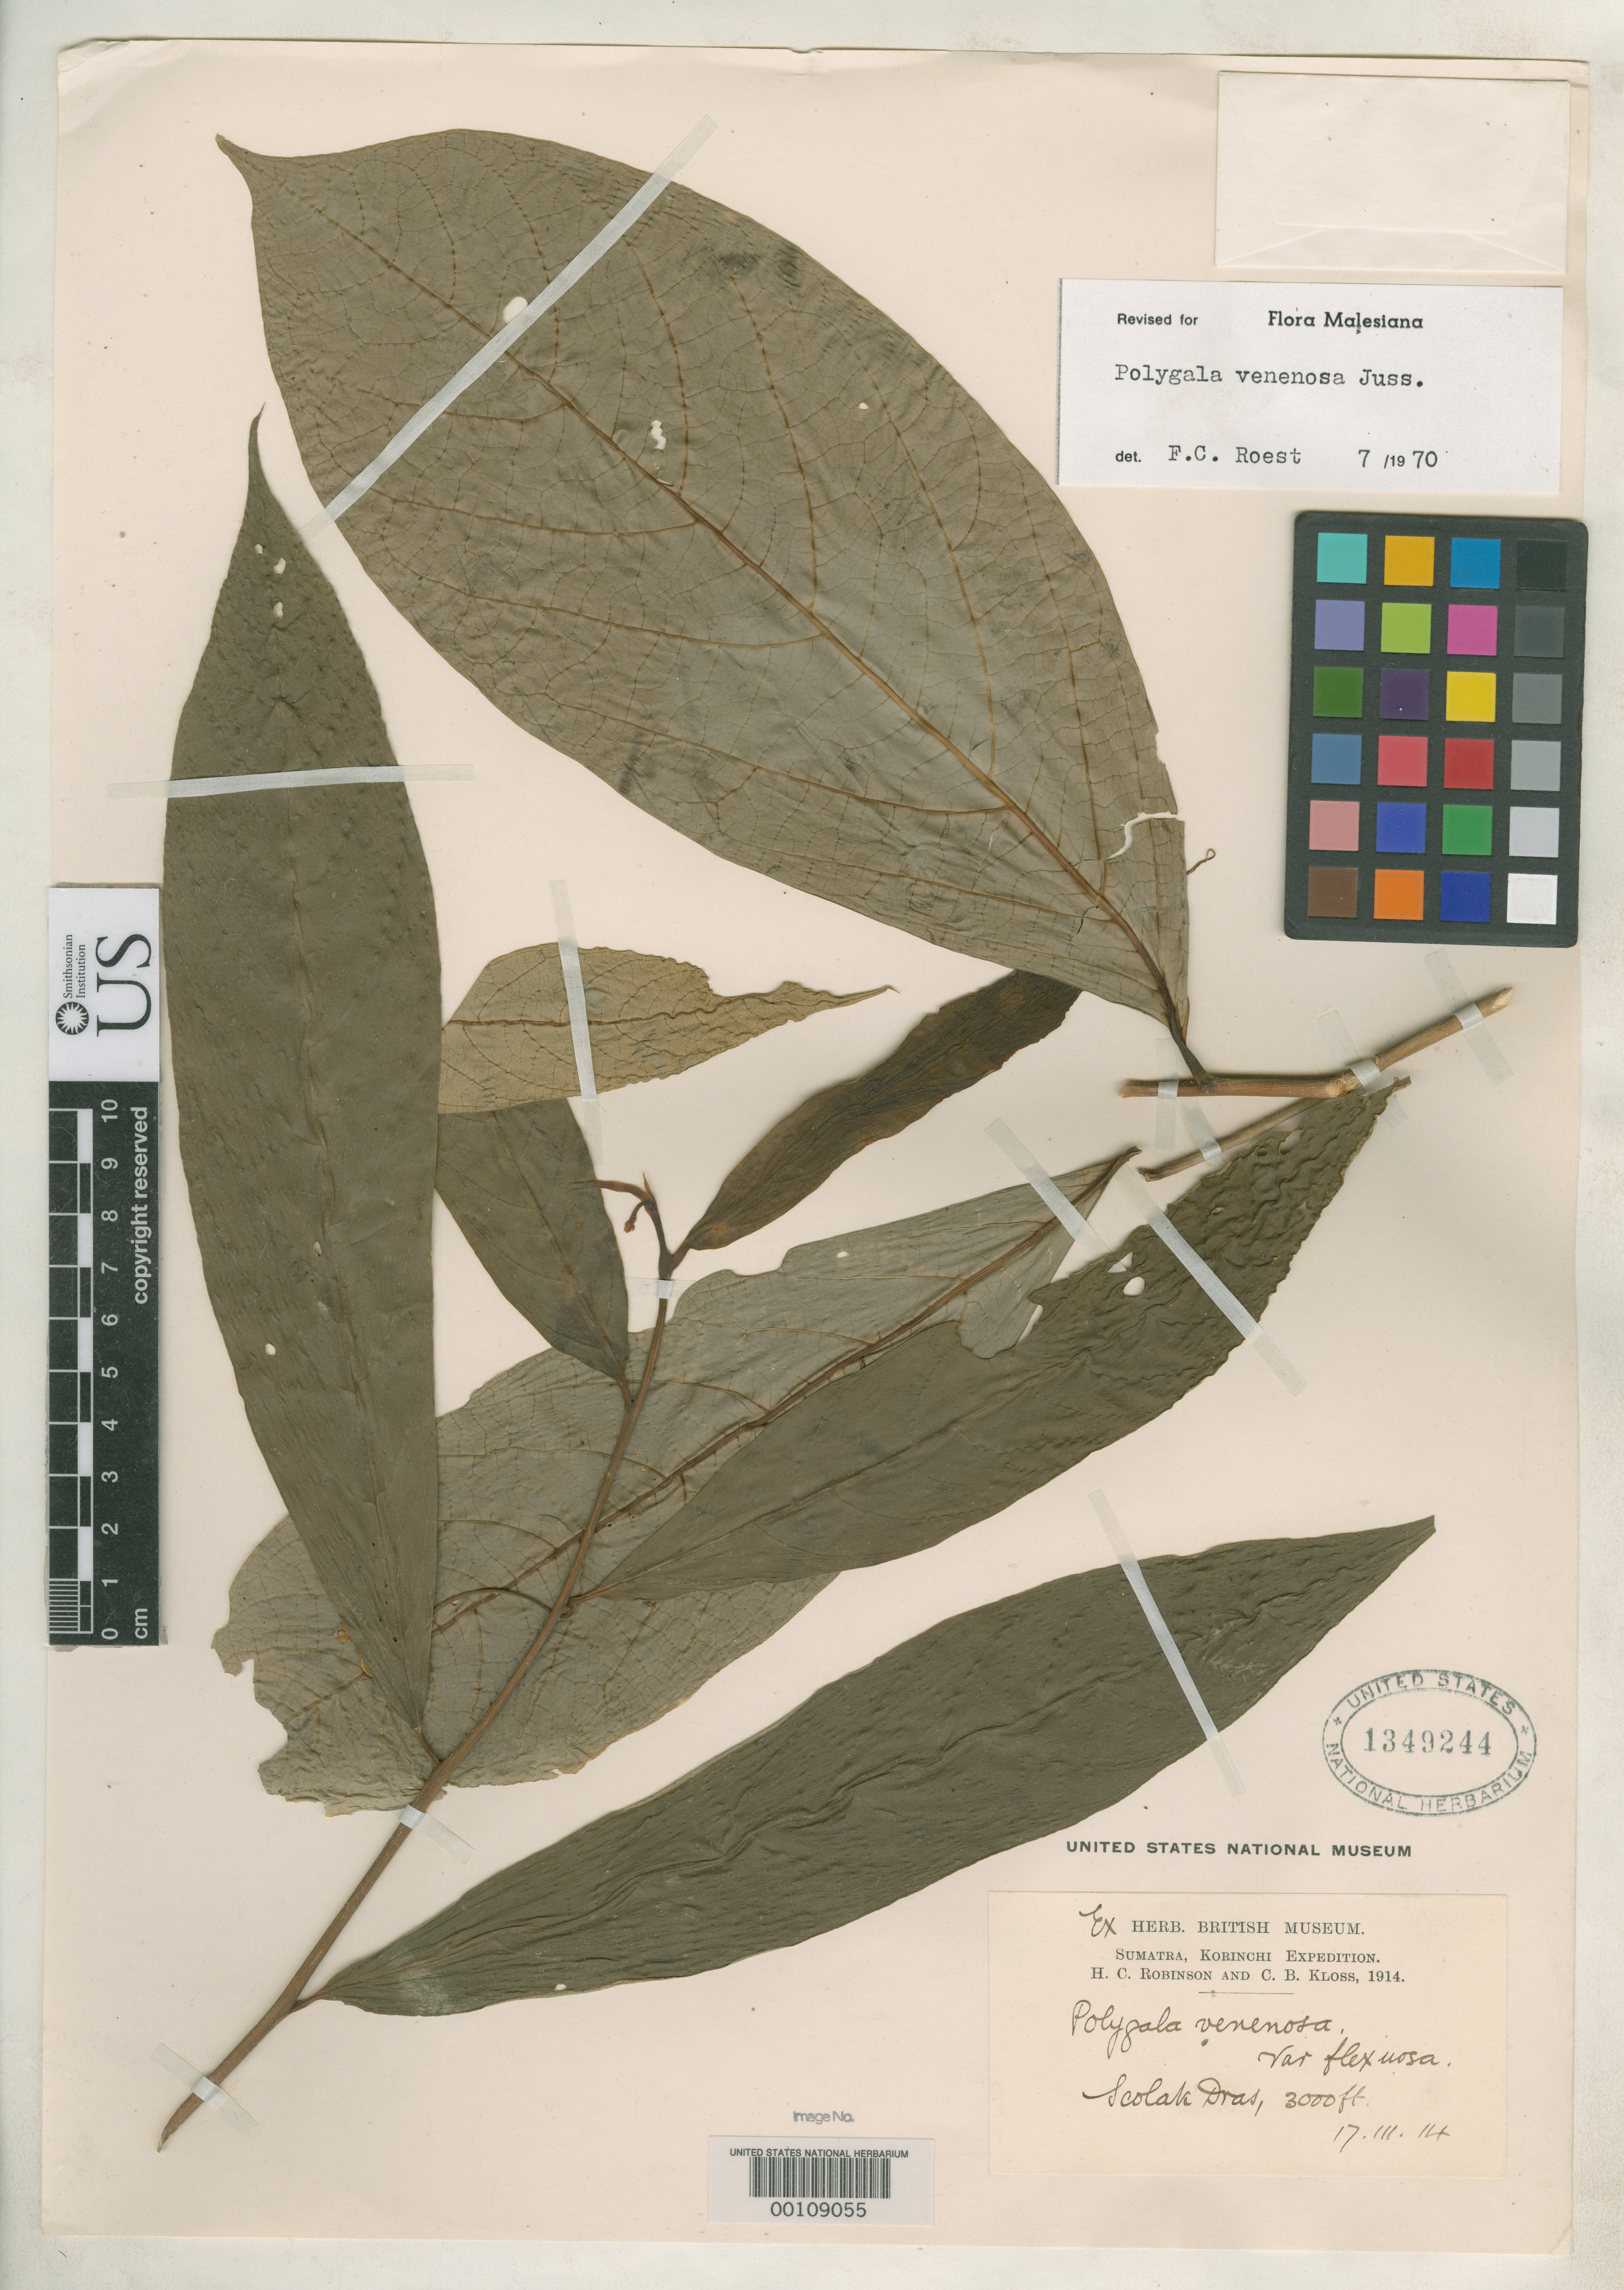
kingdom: Plantae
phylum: Tracheophyta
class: Magnoliopsida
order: Fabales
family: Polygalaceae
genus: Polygala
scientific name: Polygala venenosa var. flexuosa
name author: Ridl.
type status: Type Fragment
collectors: H. C. Robinson & C. Kloss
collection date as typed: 17 Mar 1914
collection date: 1914-03-17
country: Indonesia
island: Sumatra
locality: Scolakdras.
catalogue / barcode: US 1349244